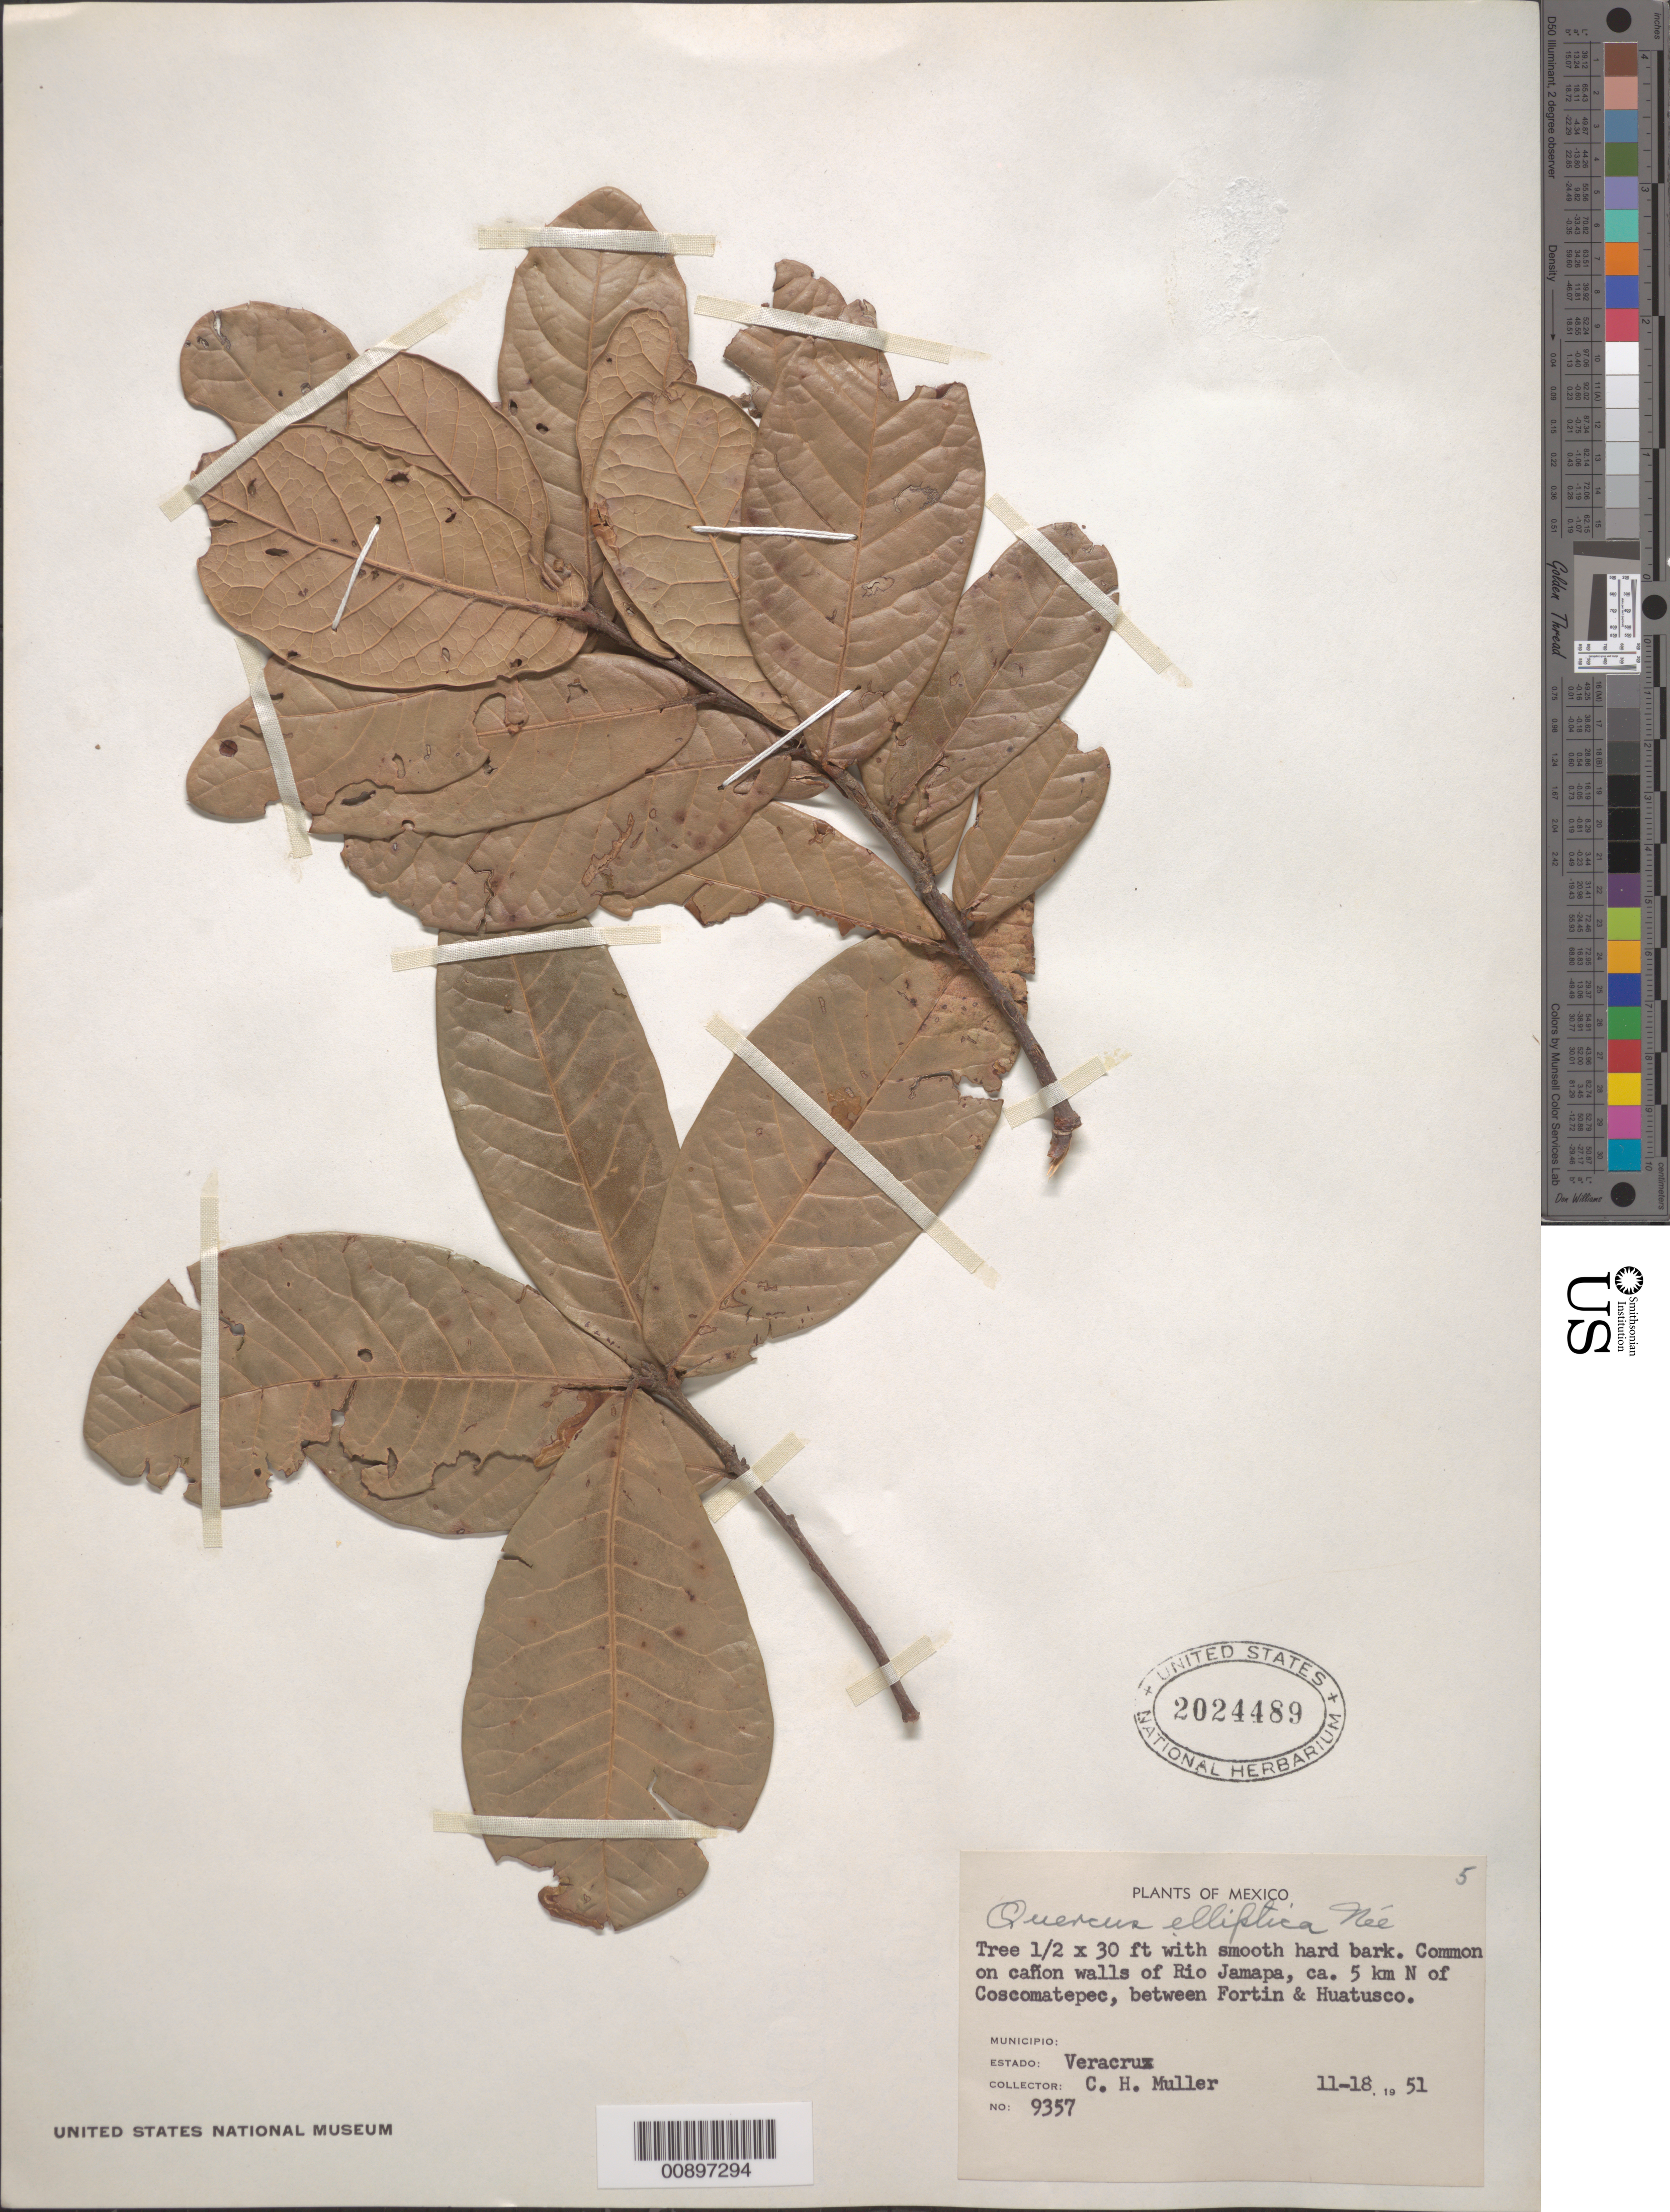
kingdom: Plantae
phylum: Tracheophyta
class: Magnoliopsida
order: Fagales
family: Fagaceae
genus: Quercus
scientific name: Quercus elliptica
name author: Née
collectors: C. H. Muller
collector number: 9357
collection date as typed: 18 Nov 1951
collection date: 1951-11-18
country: Mexico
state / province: Veracruz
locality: Cañon walls of Río Jamapa, ca. 5 km N of Coscomatepec, between Fortin & Huatusco.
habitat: Common on cañon walls of río.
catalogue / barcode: US 2024489